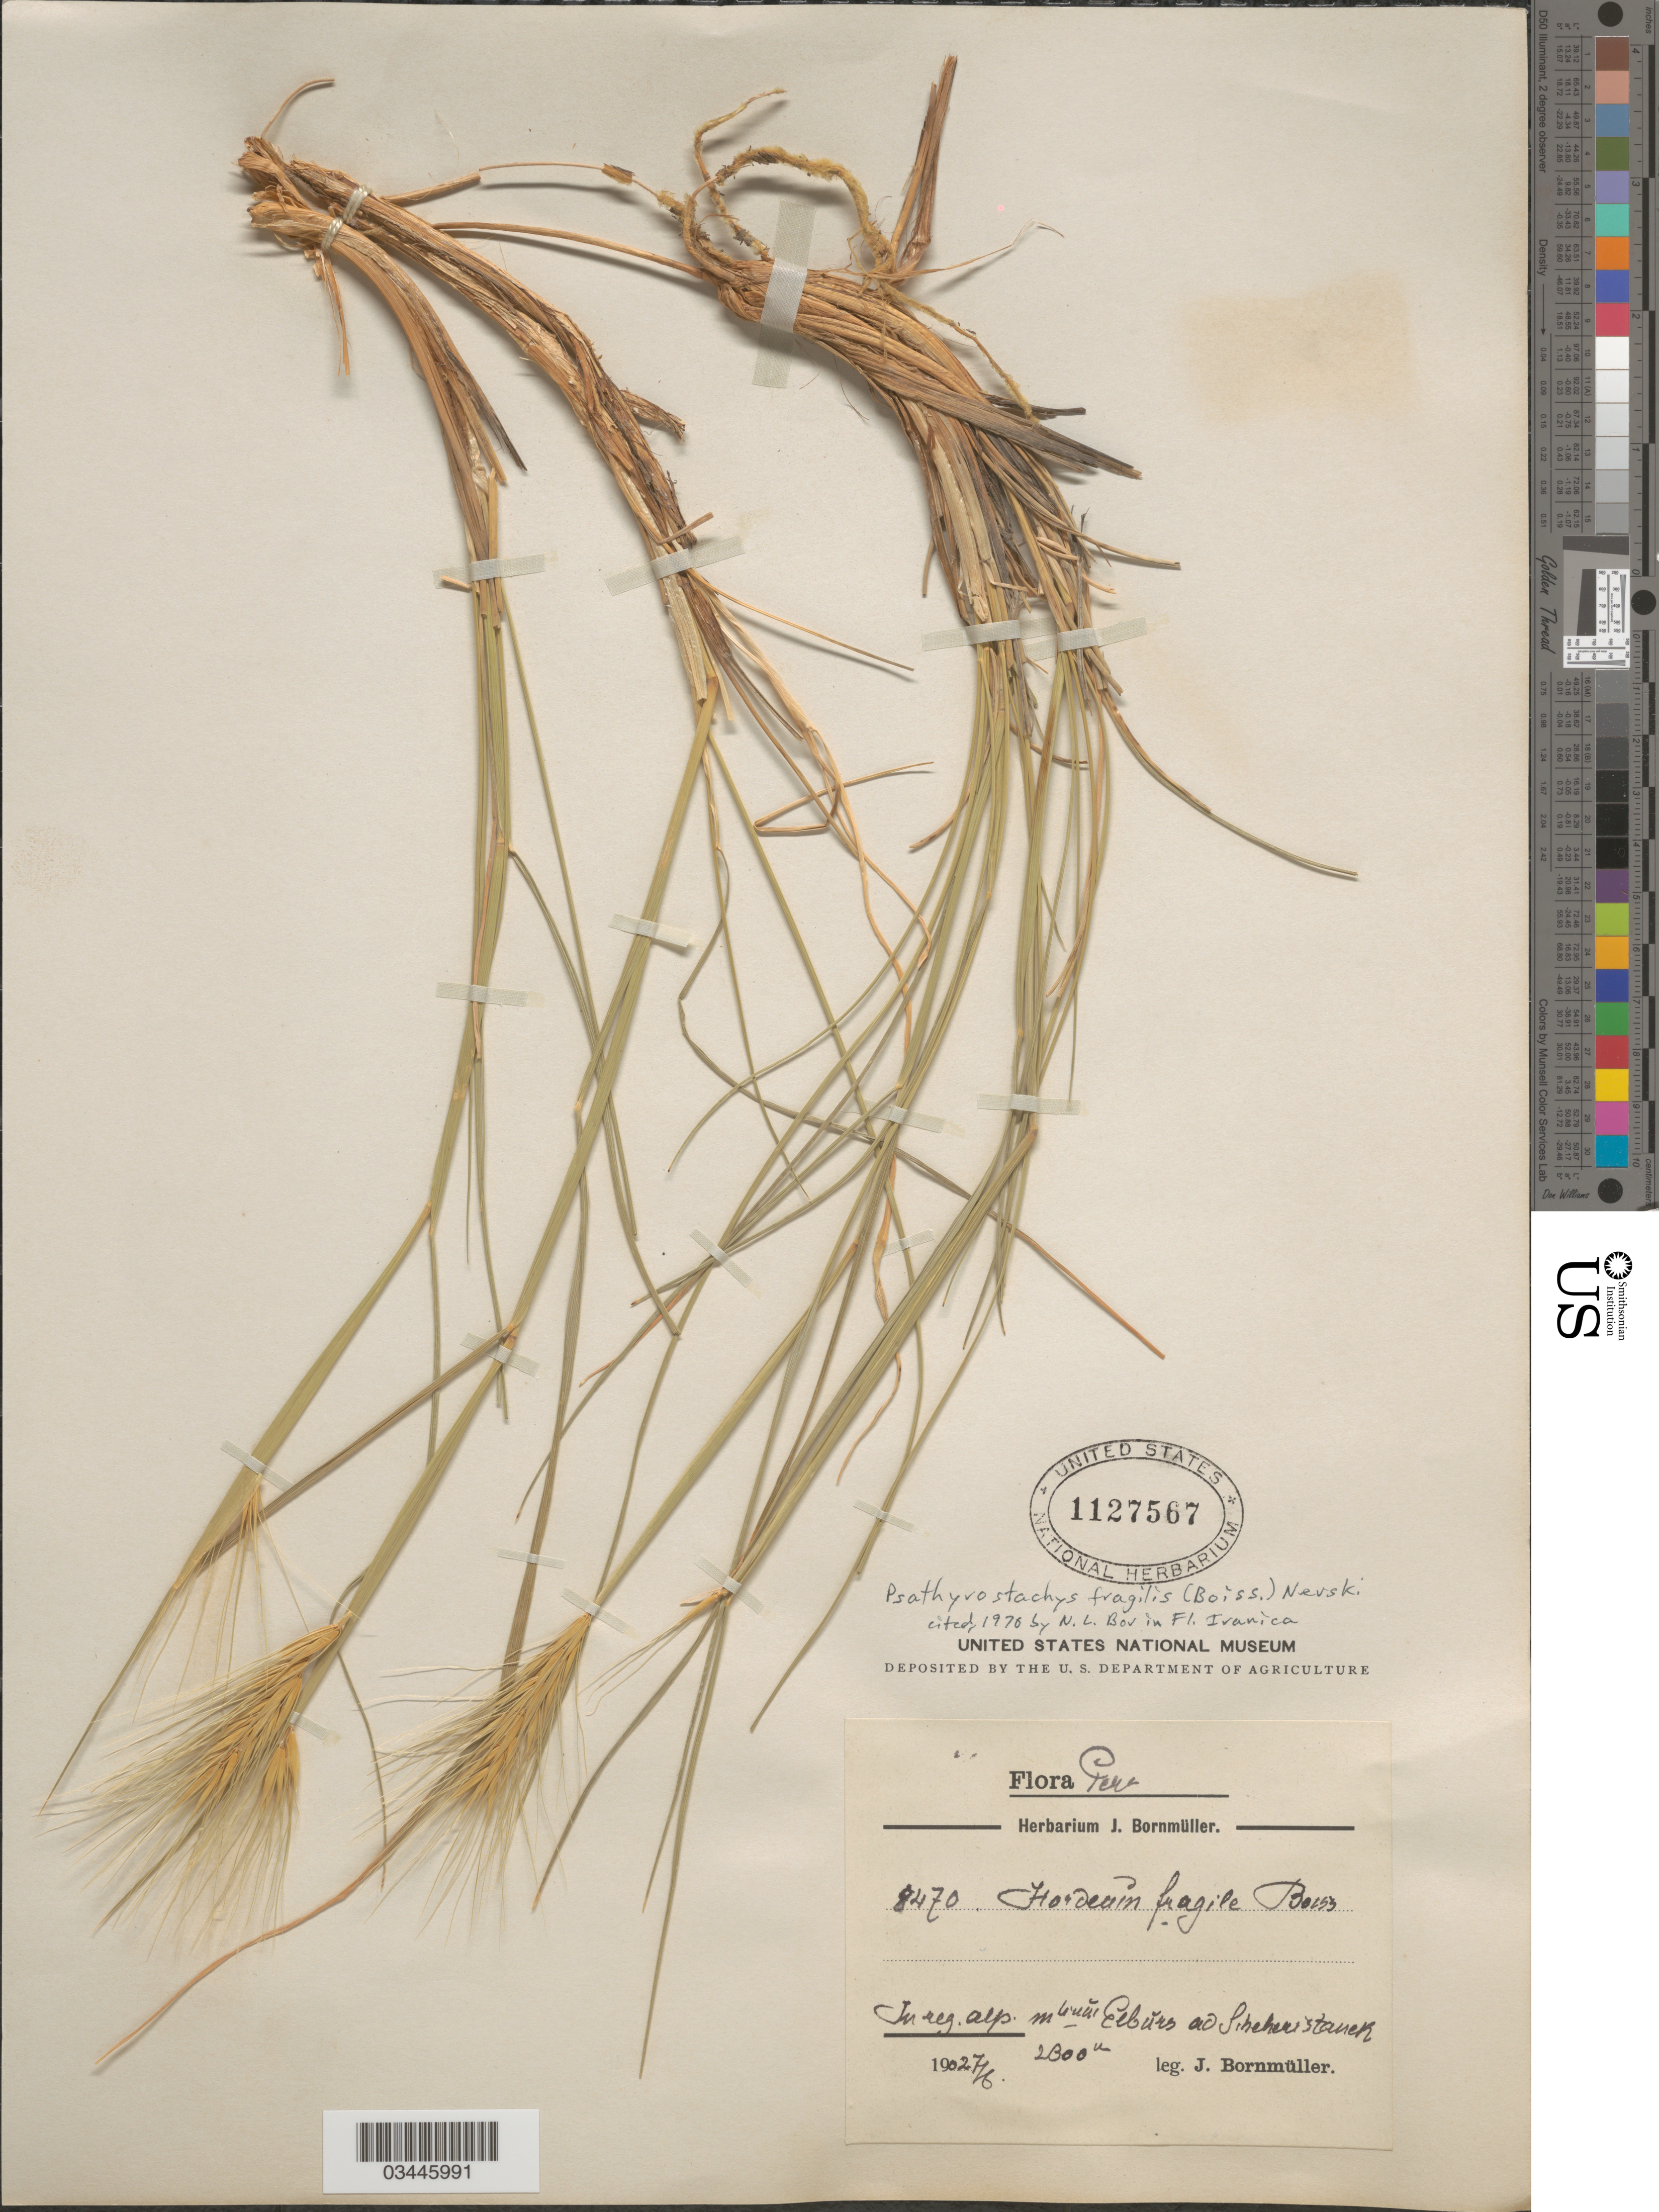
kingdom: Plantae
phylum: Tracheophyta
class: Liliopsida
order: Poales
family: Poaceae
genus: Psathyrostachys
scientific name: Psathyrostachys fragilis subsp. fragilis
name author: (Boiss.) Nevski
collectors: J. Bornmüller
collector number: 8470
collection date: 1902-06-07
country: Iran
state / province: Alborz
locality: Pers. In reg. alp. [illegible text] Elbŭrs ad Siheheri Stanek.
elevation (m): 2800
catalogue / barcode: US 1127567